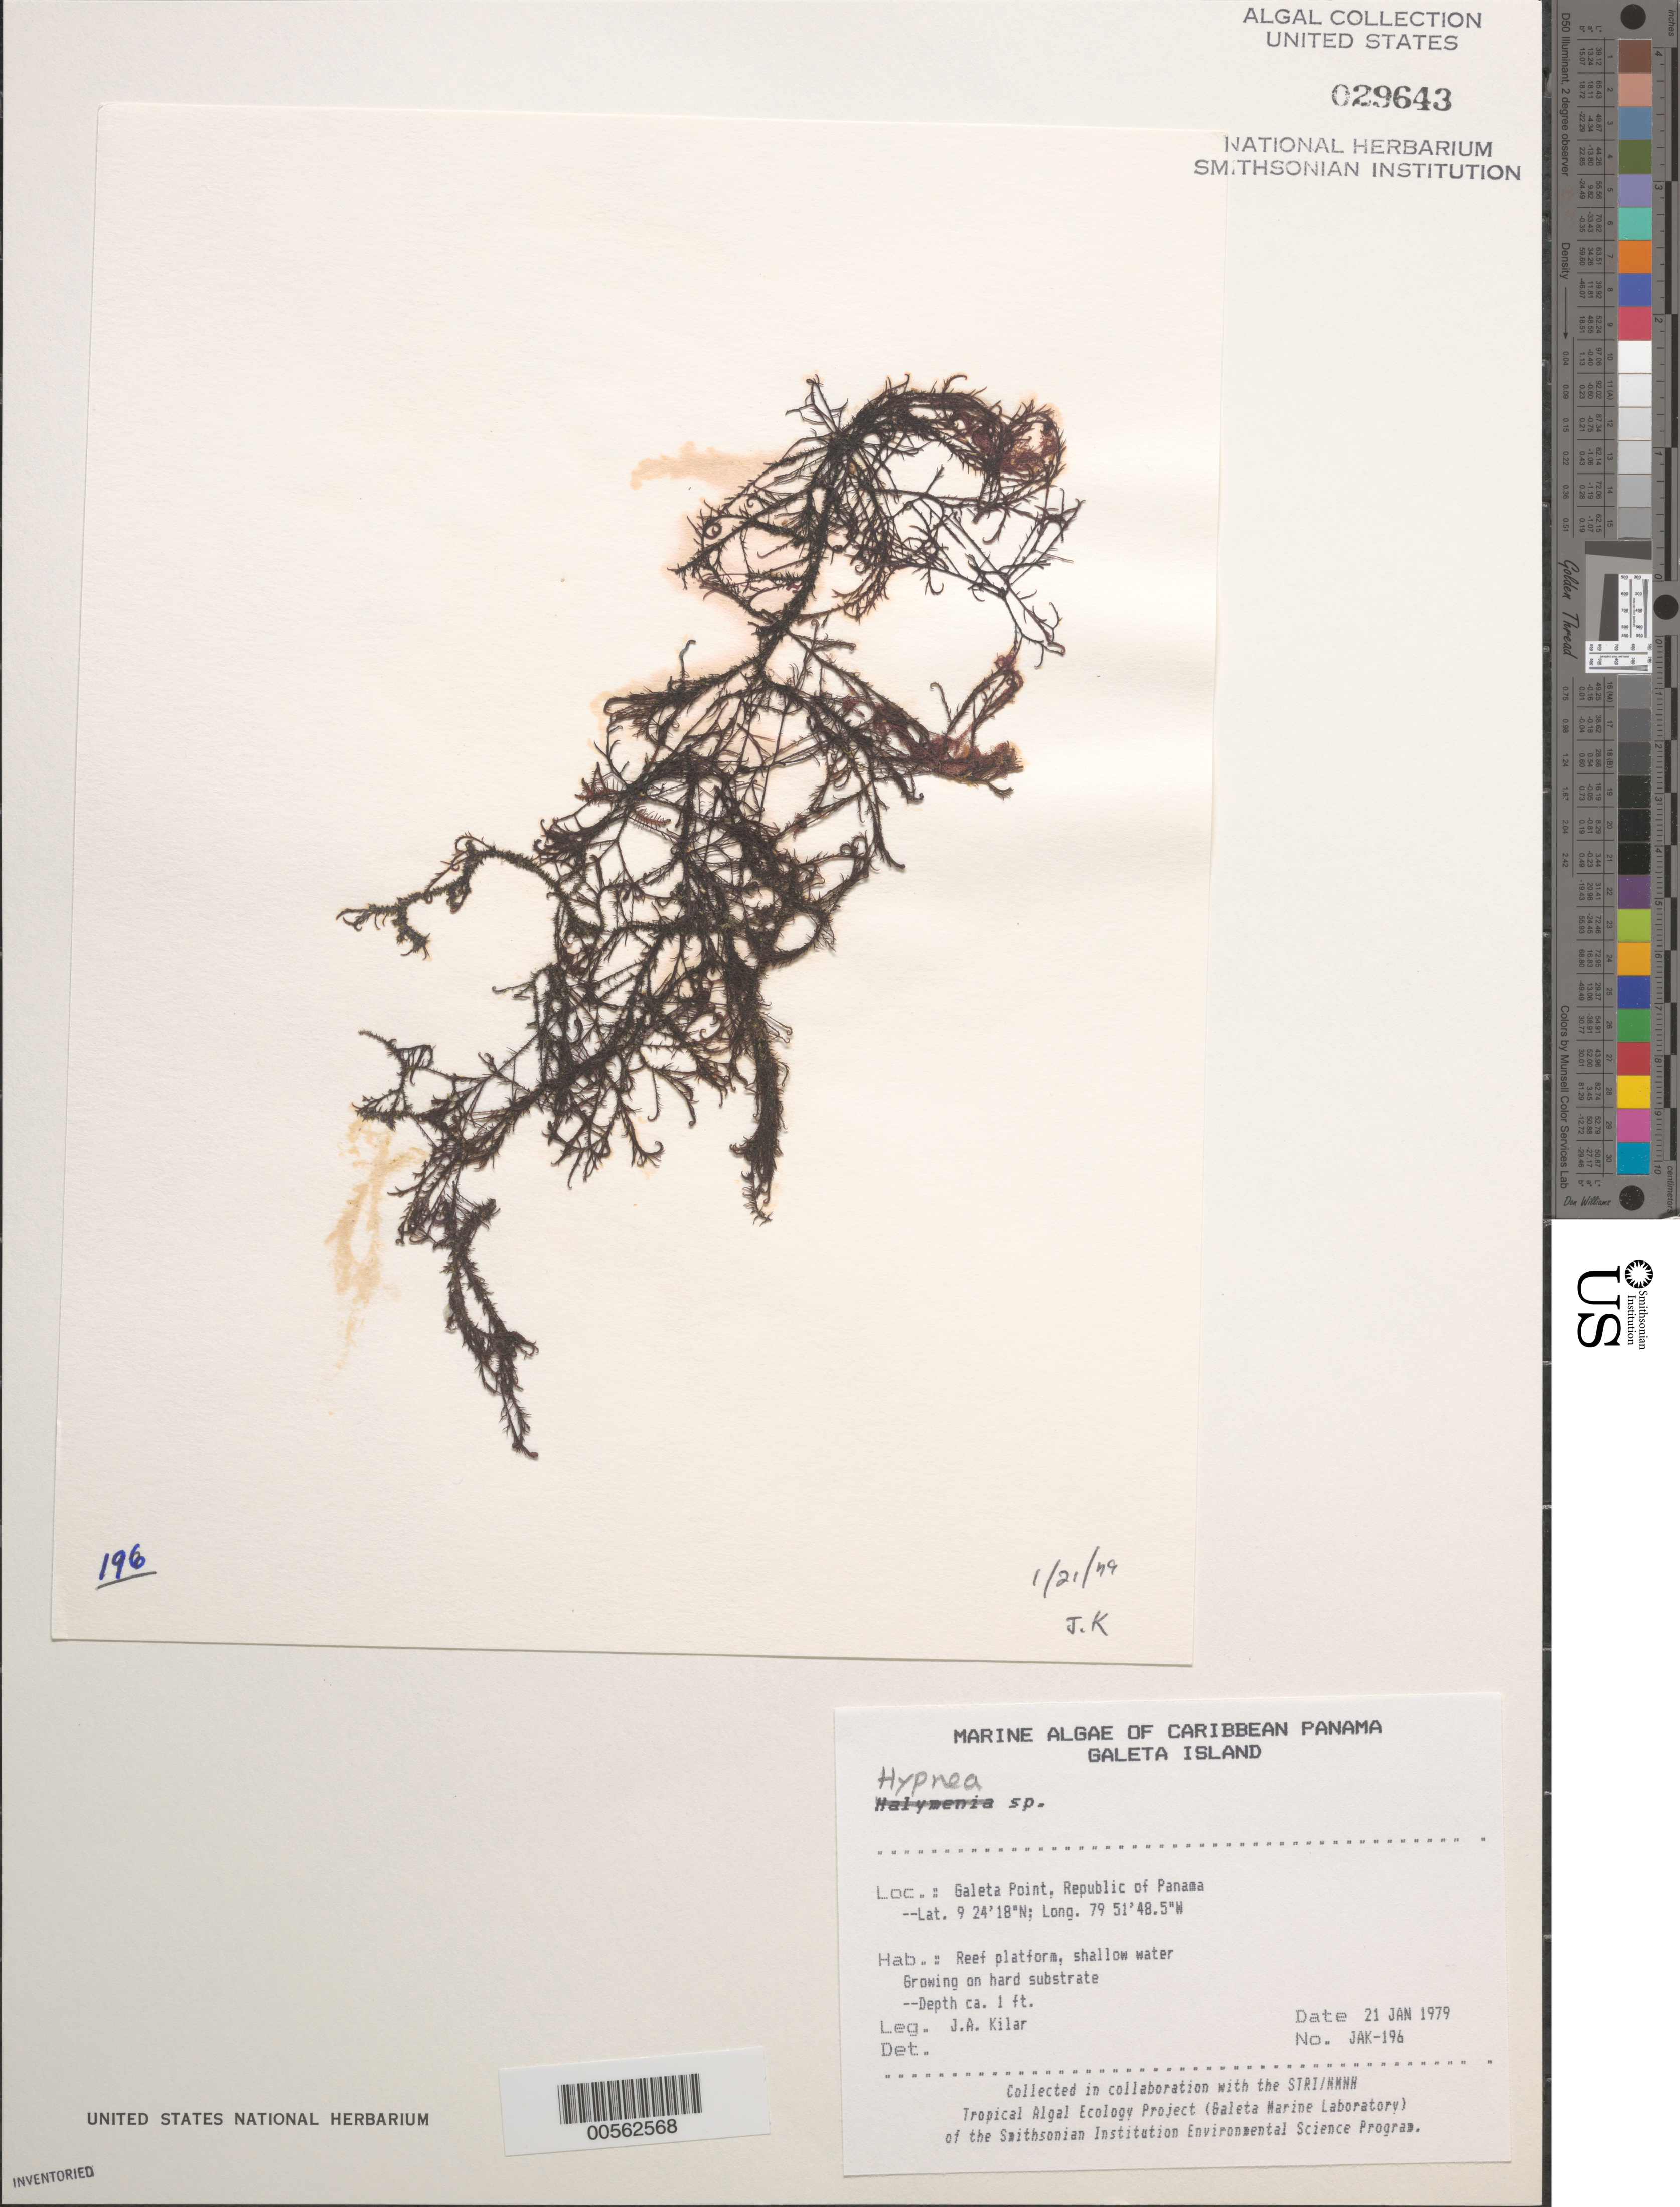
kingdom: Plantae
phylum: Rhodophyta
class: Florideophyceae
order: Gigartinales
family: Cystocloniaceae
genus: Hypnea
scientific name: Hypnea sp.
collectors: J. A. Kilar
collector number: JAK-196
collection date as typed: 21 Jan 1979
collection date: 1979-01-21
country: Panama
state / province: Colón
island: Galeta Island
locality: Galeta Point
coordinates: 9 24' 18" N, 79 51' 48.5" W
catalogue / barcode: US 29643